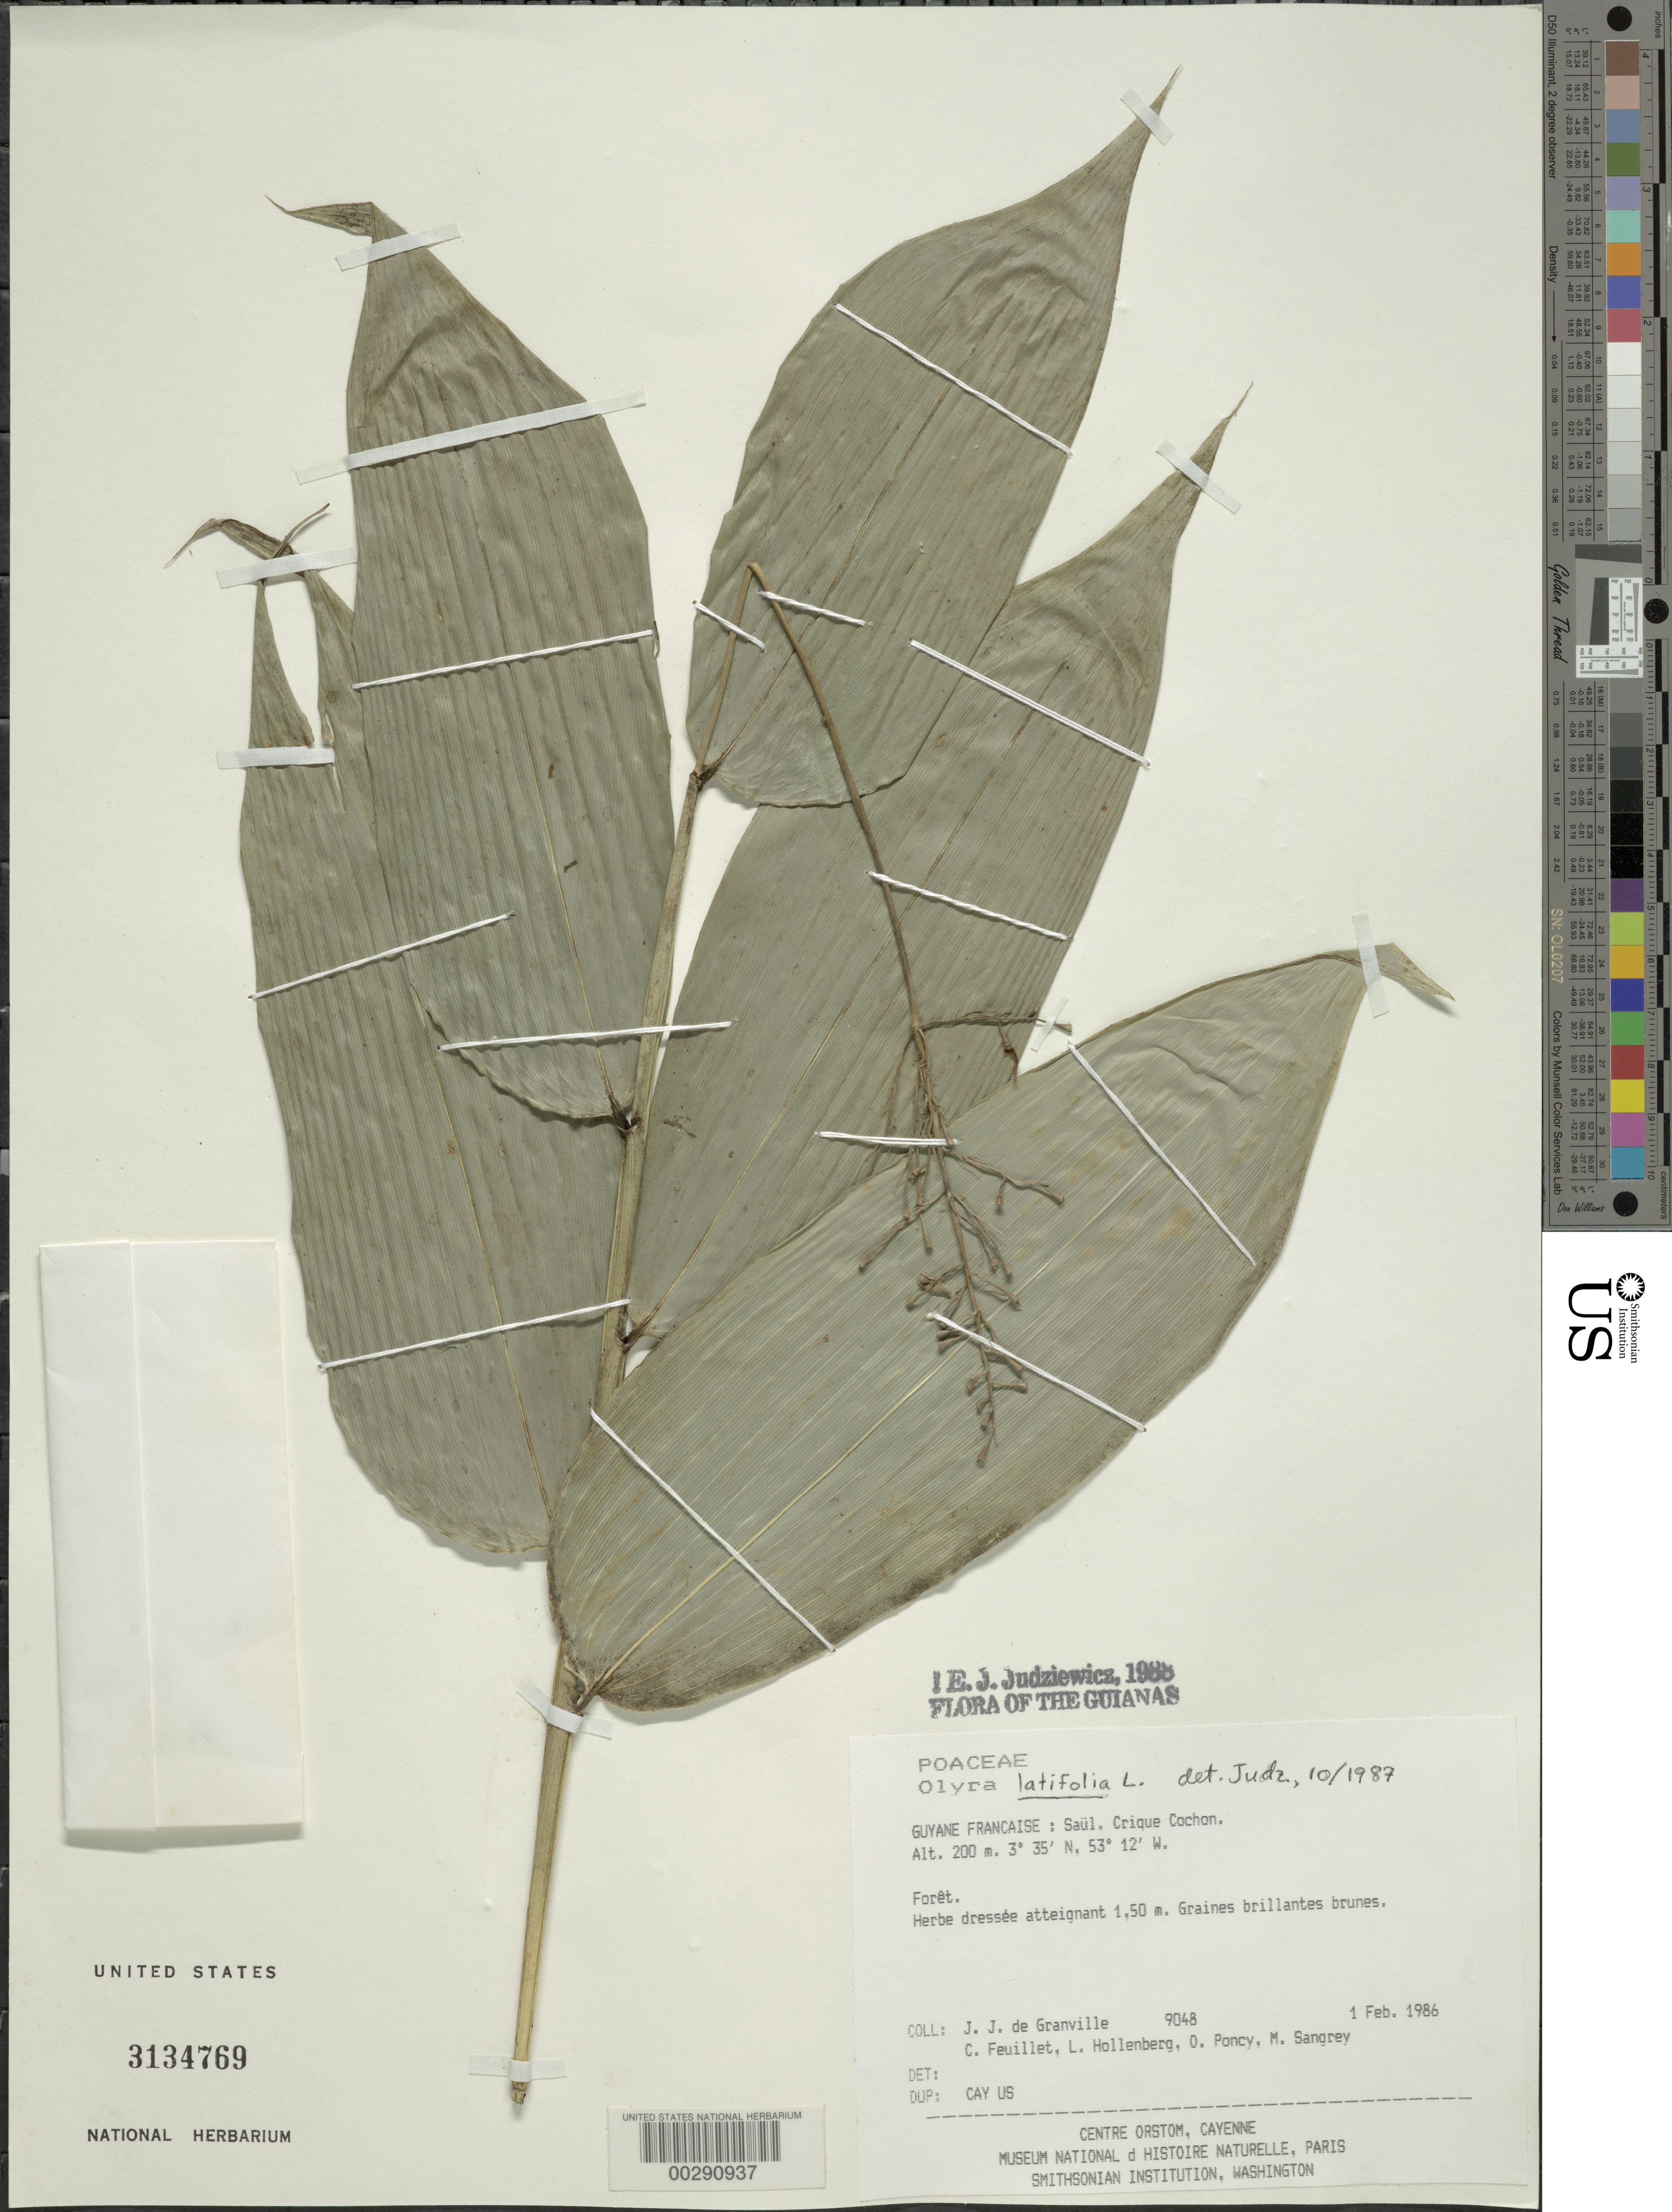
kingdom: Plantae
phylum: Tracheophyta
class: Liliopsida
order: Poales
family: Poaceae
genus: Olyra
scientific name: Olyra latifolia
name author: L.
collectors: J.-J. de Granville, C. Feuillet, L. Hollenberg, O. Poncy & M. S. Sangrey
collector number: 9048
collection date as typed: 01 Feb 1986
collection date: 1986-02-01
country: French Guiana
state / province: Saint-Laurent-du-Maroni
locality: Saul; cochon creekde remire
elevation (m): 200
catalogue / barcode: US 3134769